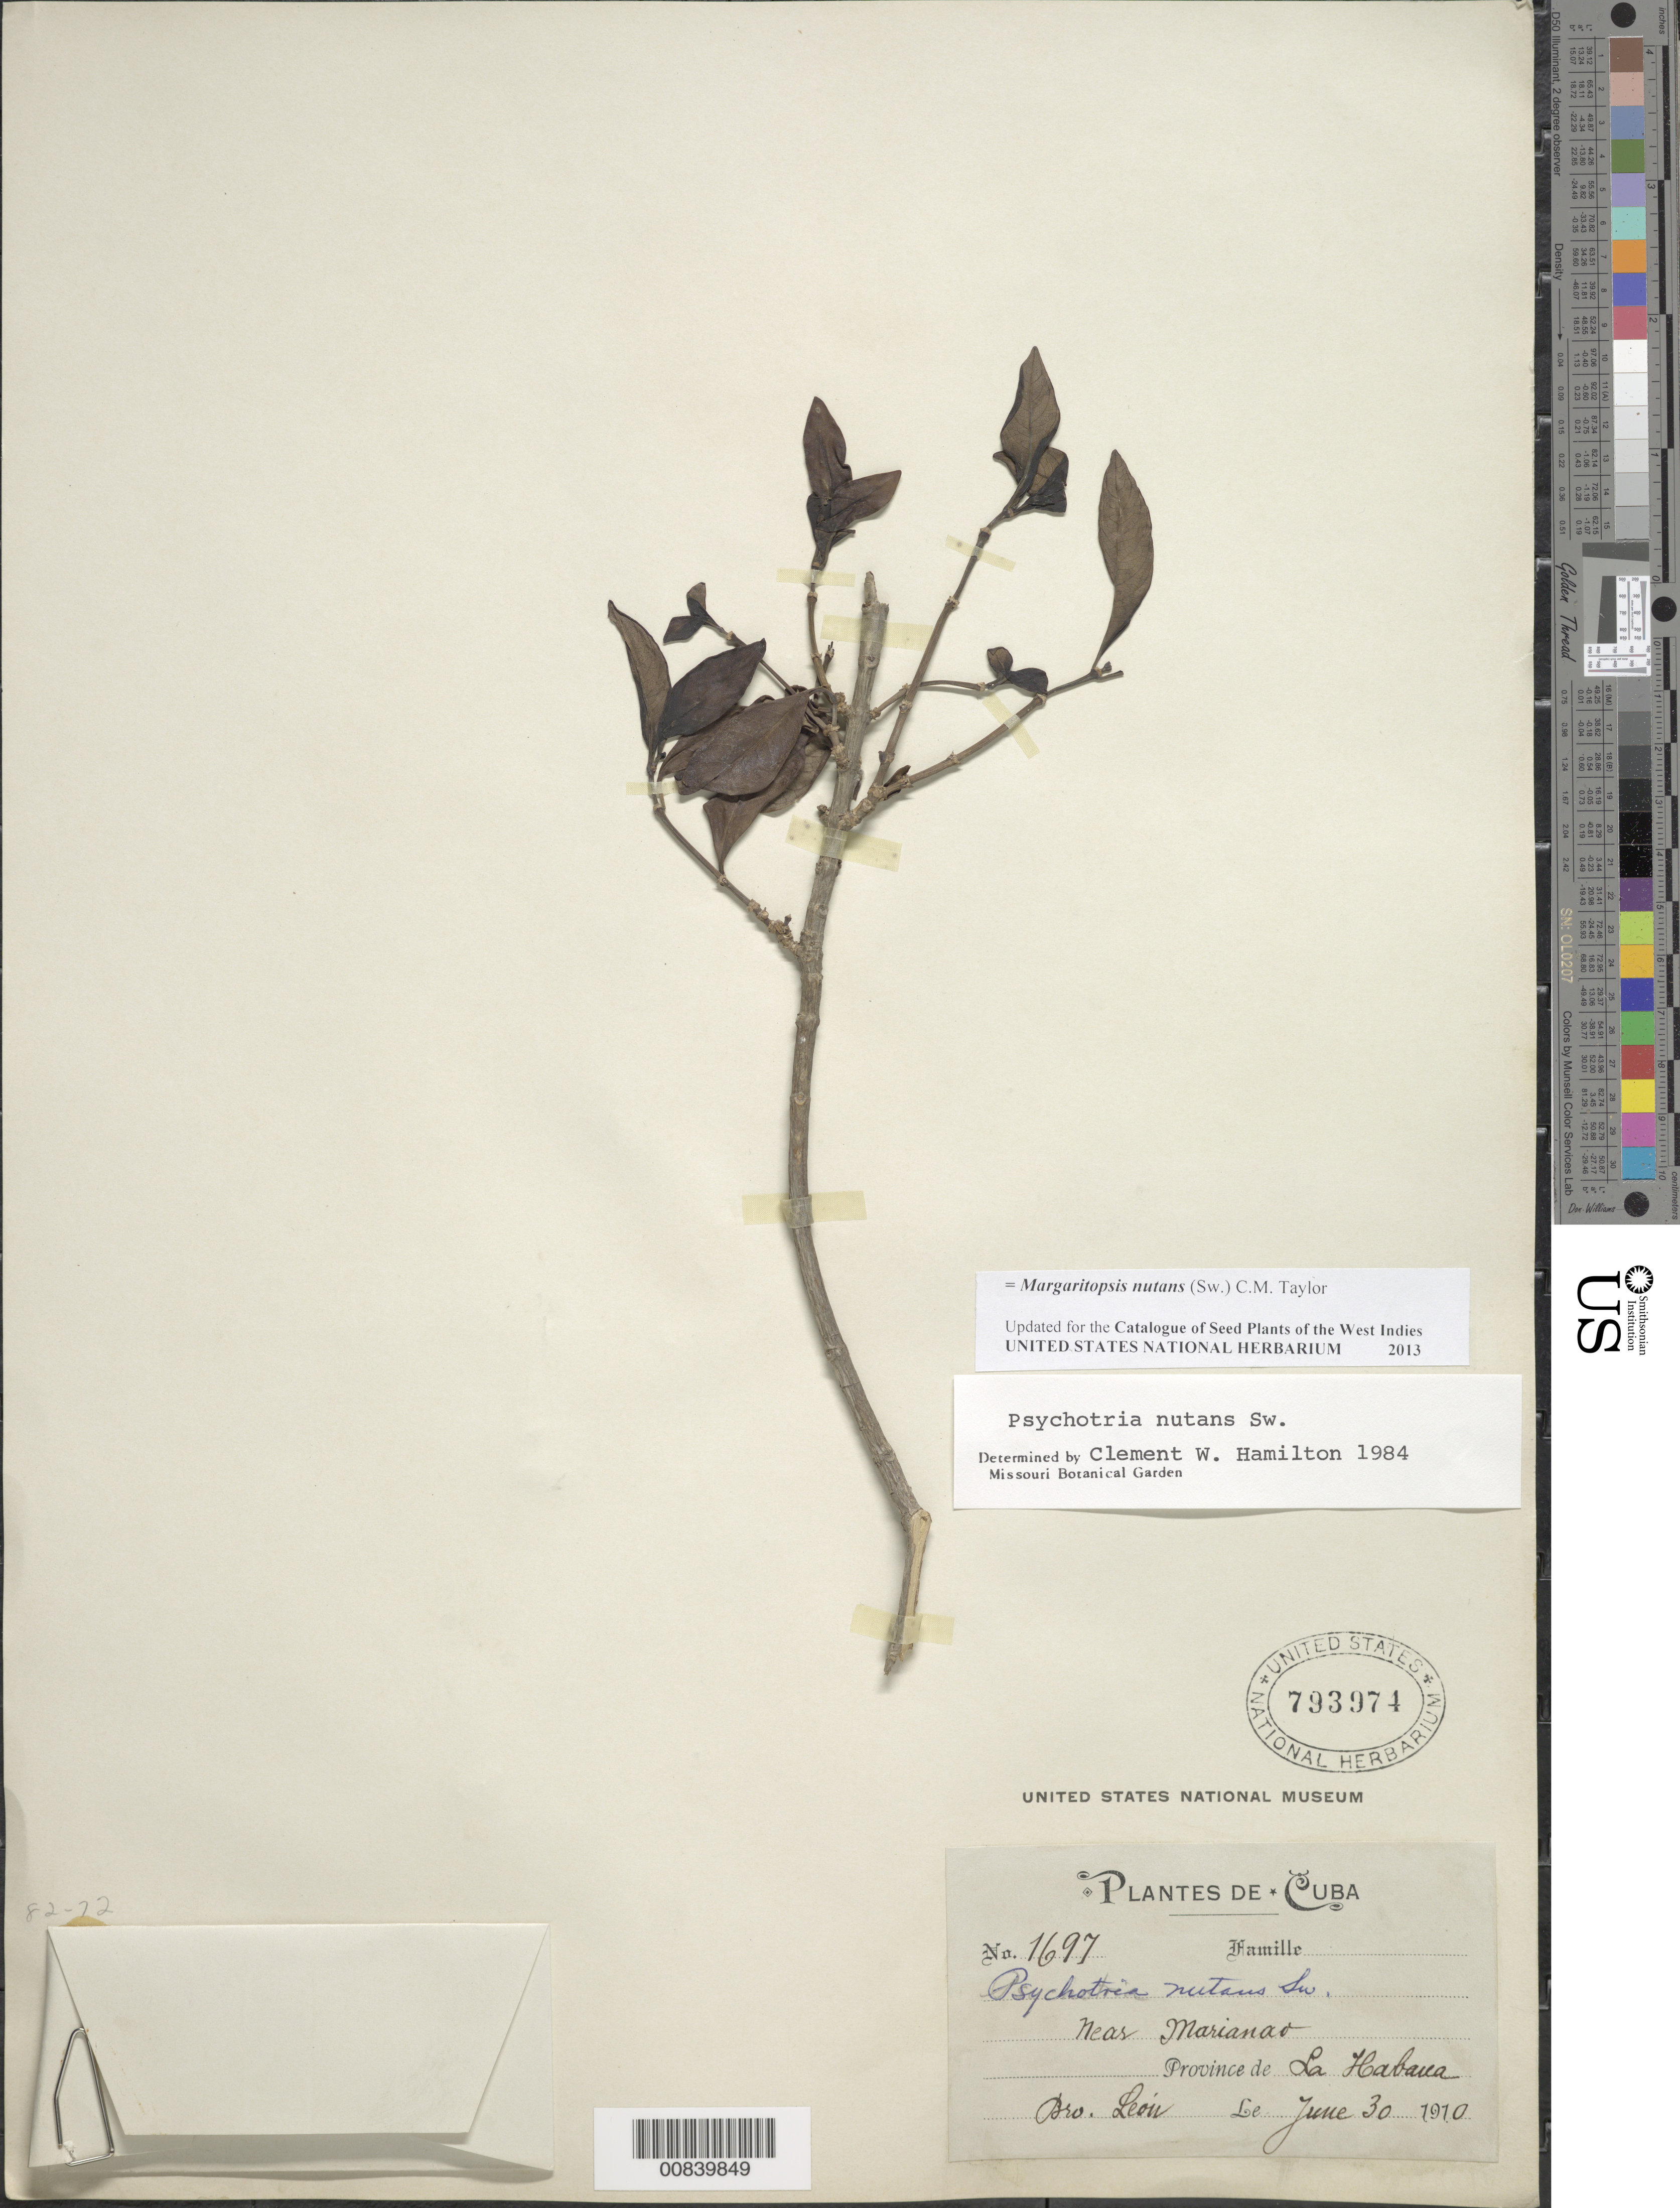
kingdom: Plantae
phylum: Tracheophyta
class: Magnoliopsida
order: Gentianales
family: Rubiaceae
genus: Margaritopsis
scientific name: Margaritopsis nutans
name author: (Sw.) C.M. Taylor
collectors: Bro. León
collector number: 1697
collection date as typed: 30 Jun 1910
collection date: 1910-06-30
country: Cuba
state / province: La Habana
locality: Near Marianao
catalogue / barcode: US 793974